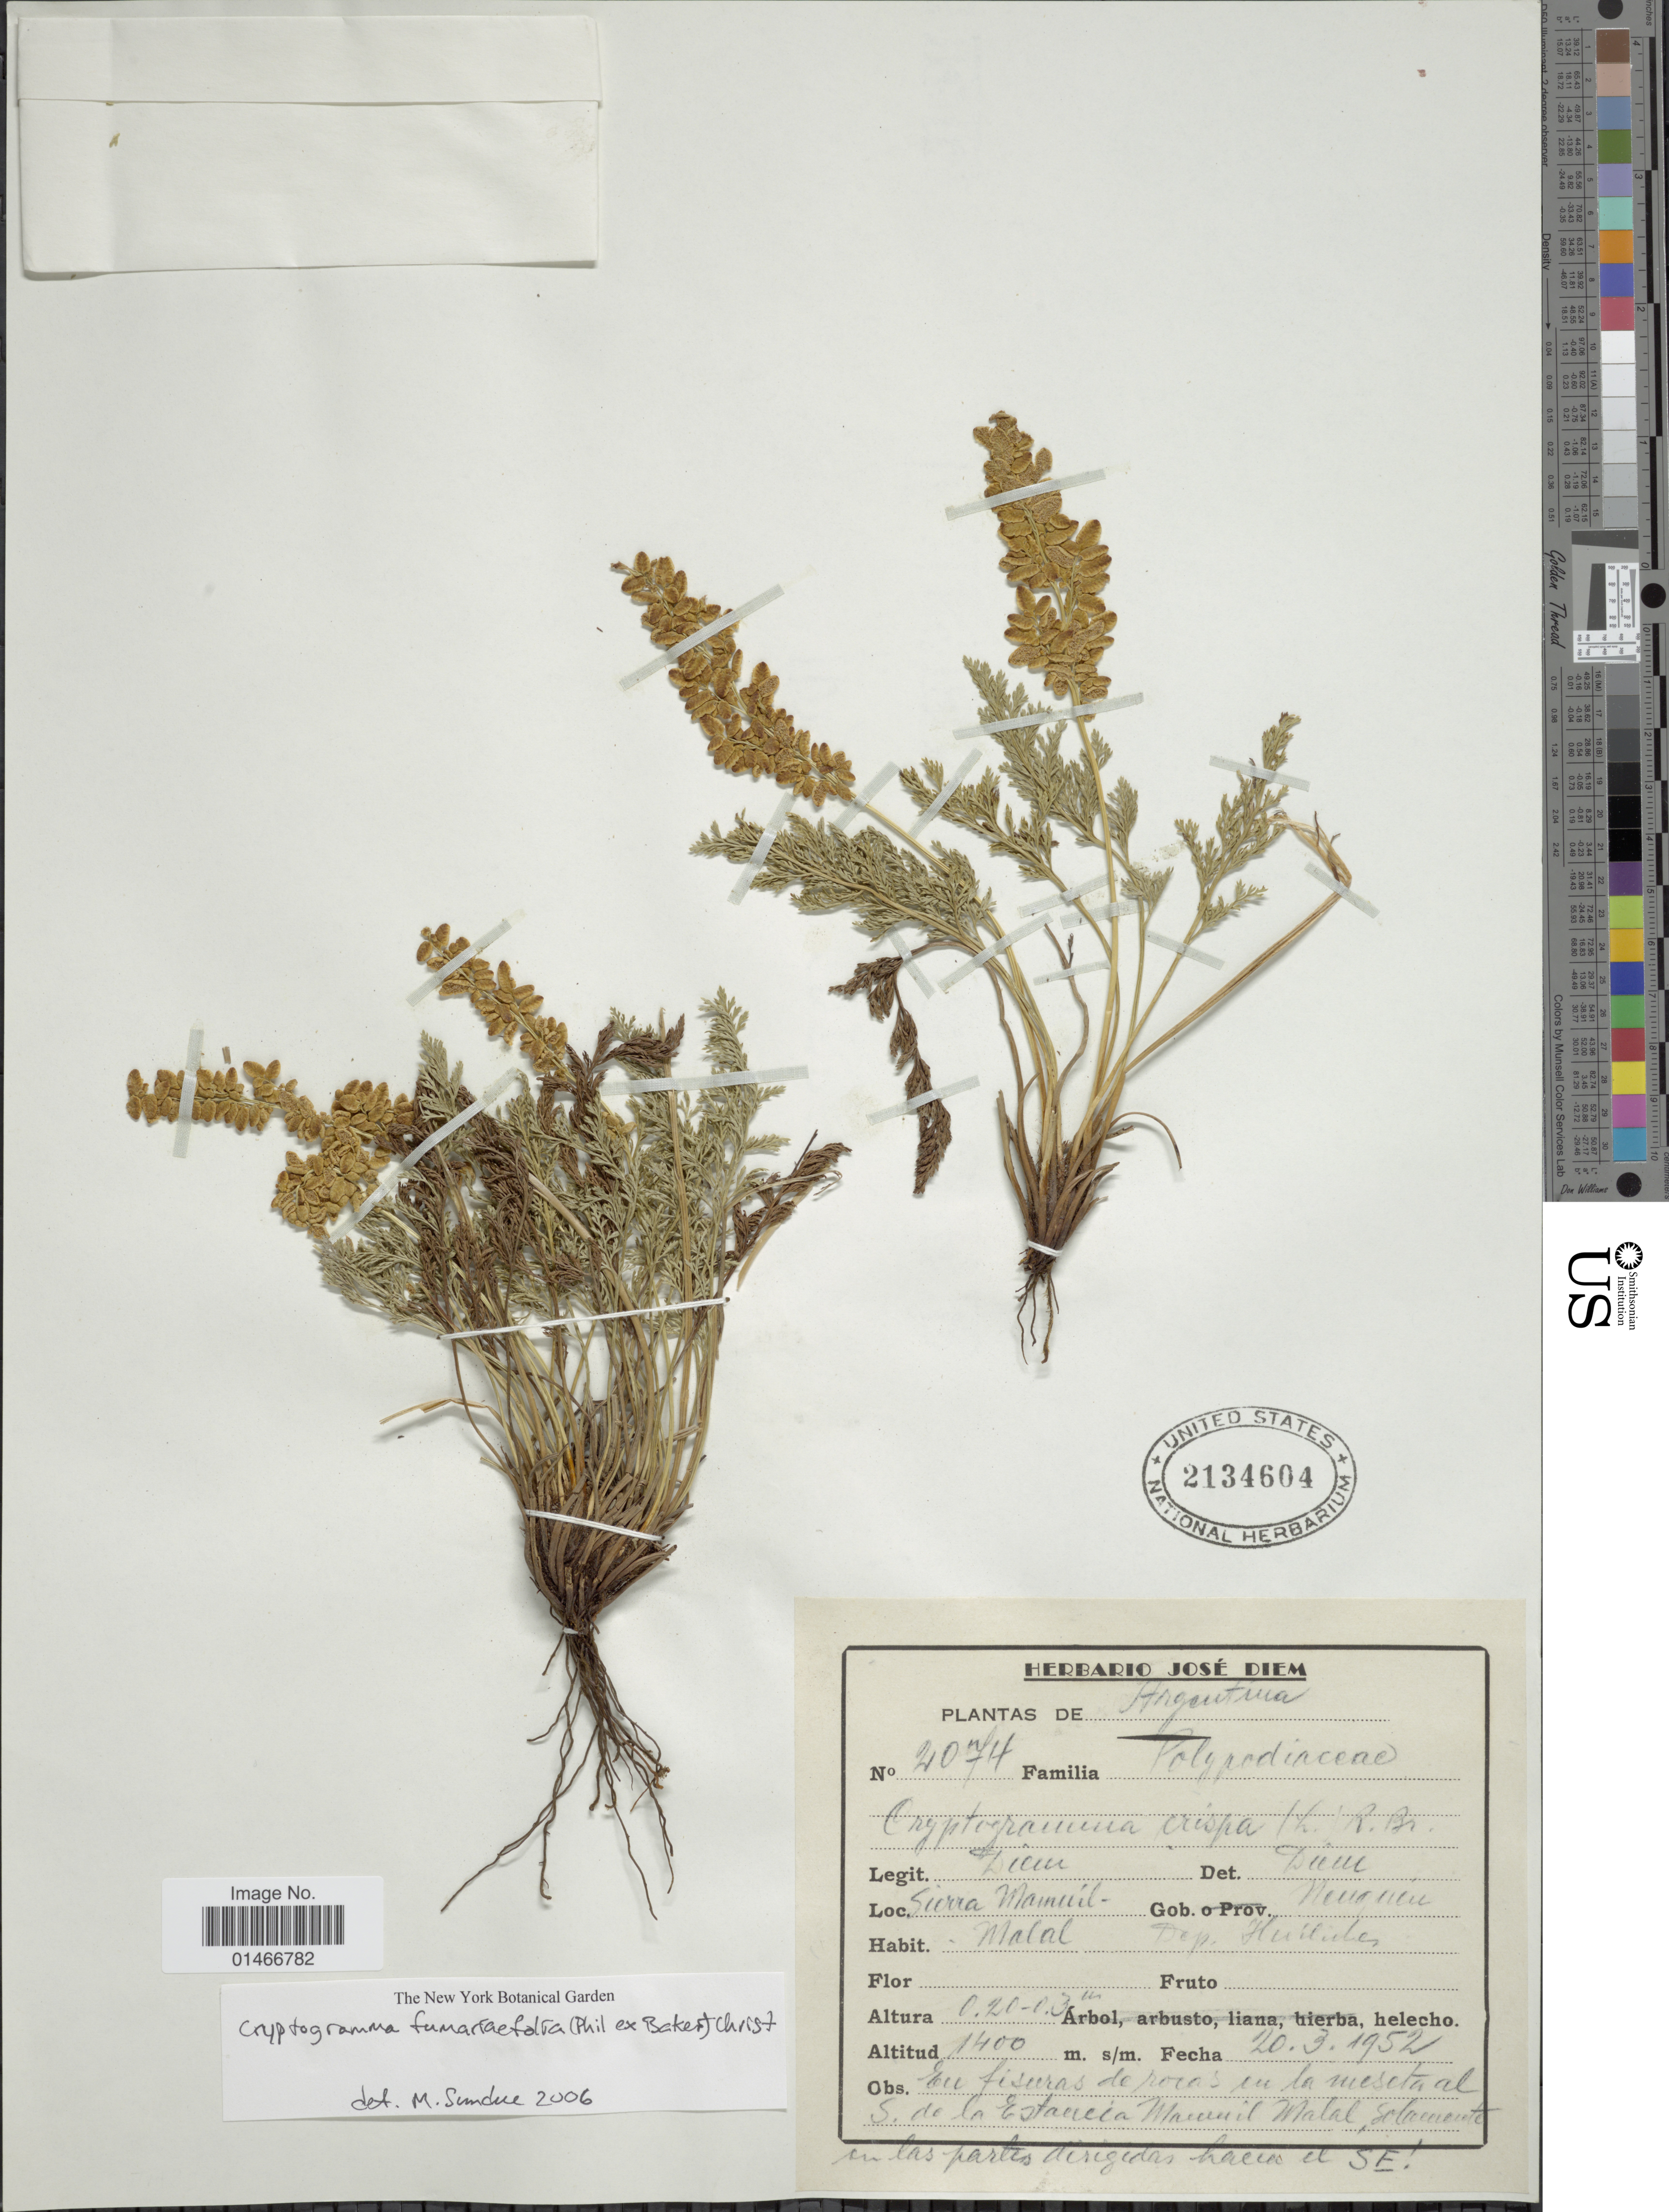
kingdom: Plantae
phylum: Tracheophyta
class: Polypodiopsida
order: Polypodiales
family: Pteridaceae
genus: Cryptogramma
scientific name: Cryptogramma fumariifolia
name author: (Phil. ex Baker) Christ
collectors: J. Diem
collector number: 4074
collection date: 1952-03-20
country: Argentina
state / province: Neuquen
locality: Sierra Mamuil. Neuquen. Malal. Dep. Huiliches.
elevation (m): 1400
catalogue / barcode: US 2134604